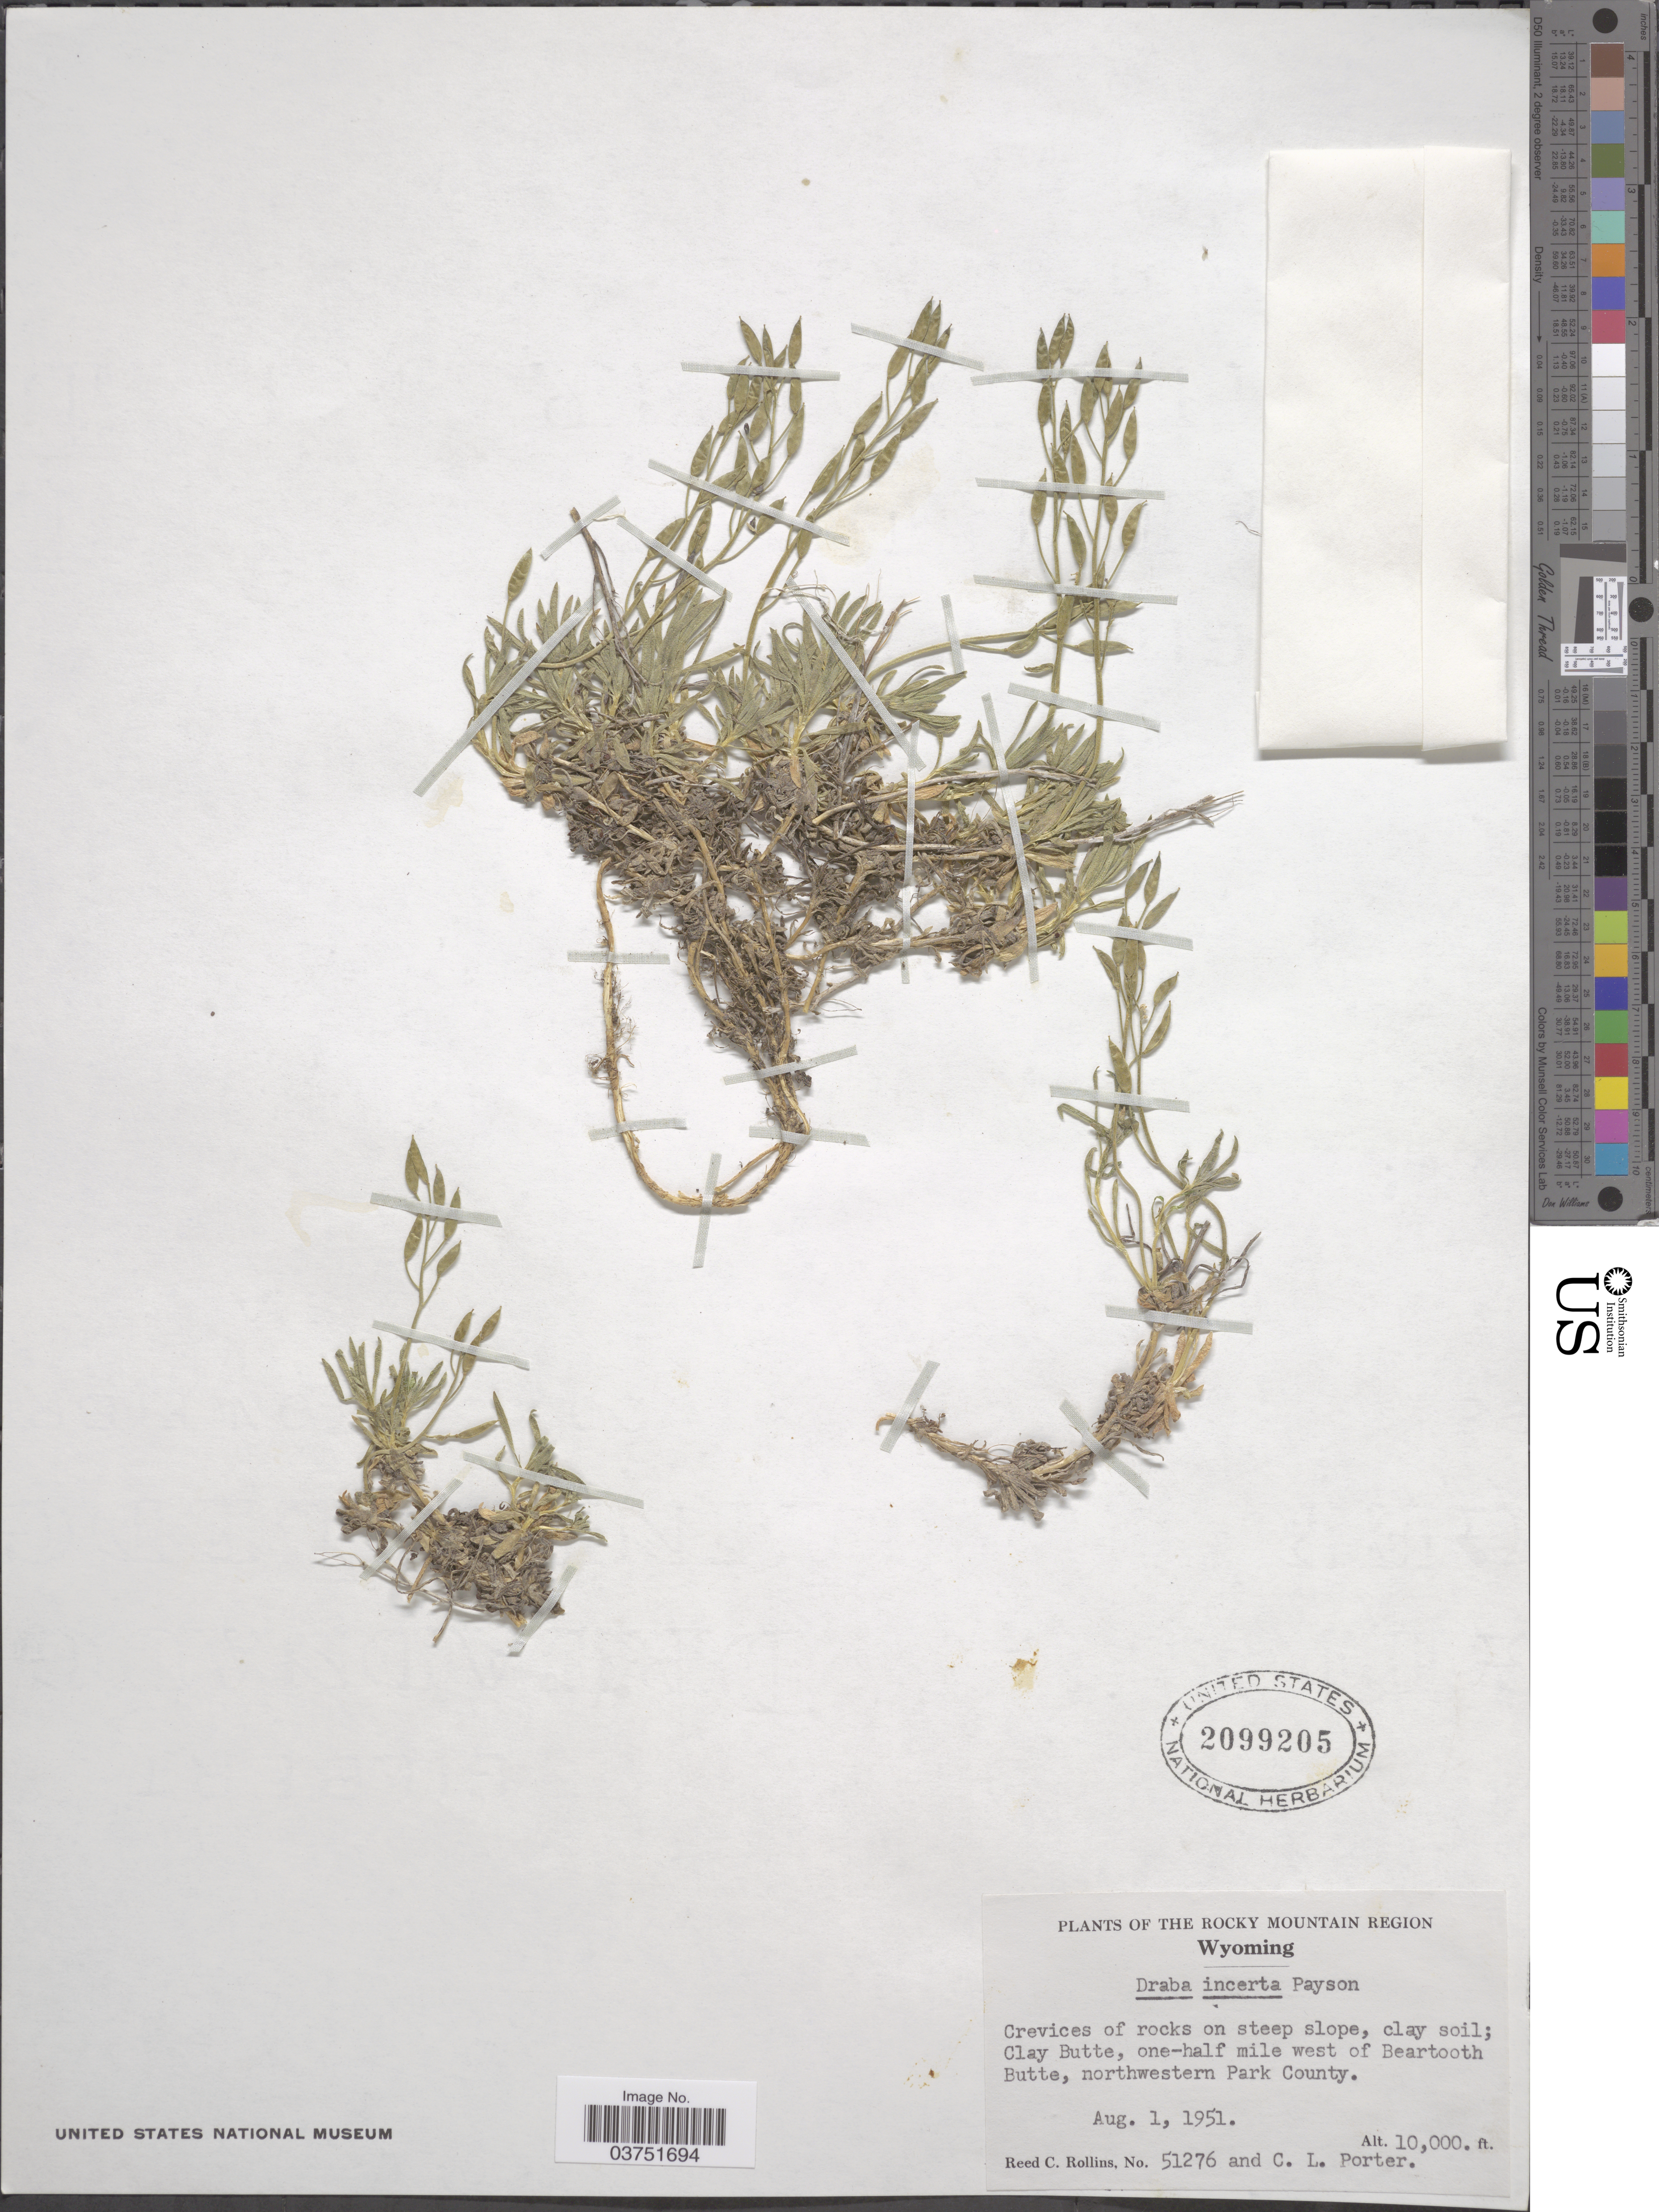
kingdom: Plantae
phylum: Tracheophyta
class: Magnoliopsida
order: Brassicales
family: Brassicaceae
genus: Draba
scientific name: Draba incerta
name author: Payson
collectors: R. C. Rollins & C. L. Porter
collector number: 51276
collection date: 1951-08-01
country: United States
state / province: Wyoming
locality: Rocky Mountain Region. Clay Butte, one-half mile west of Beartooth Butte, northwestern Park County.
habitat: crevices of rocks on steep slope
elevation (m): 3048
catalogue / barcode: US 2099205